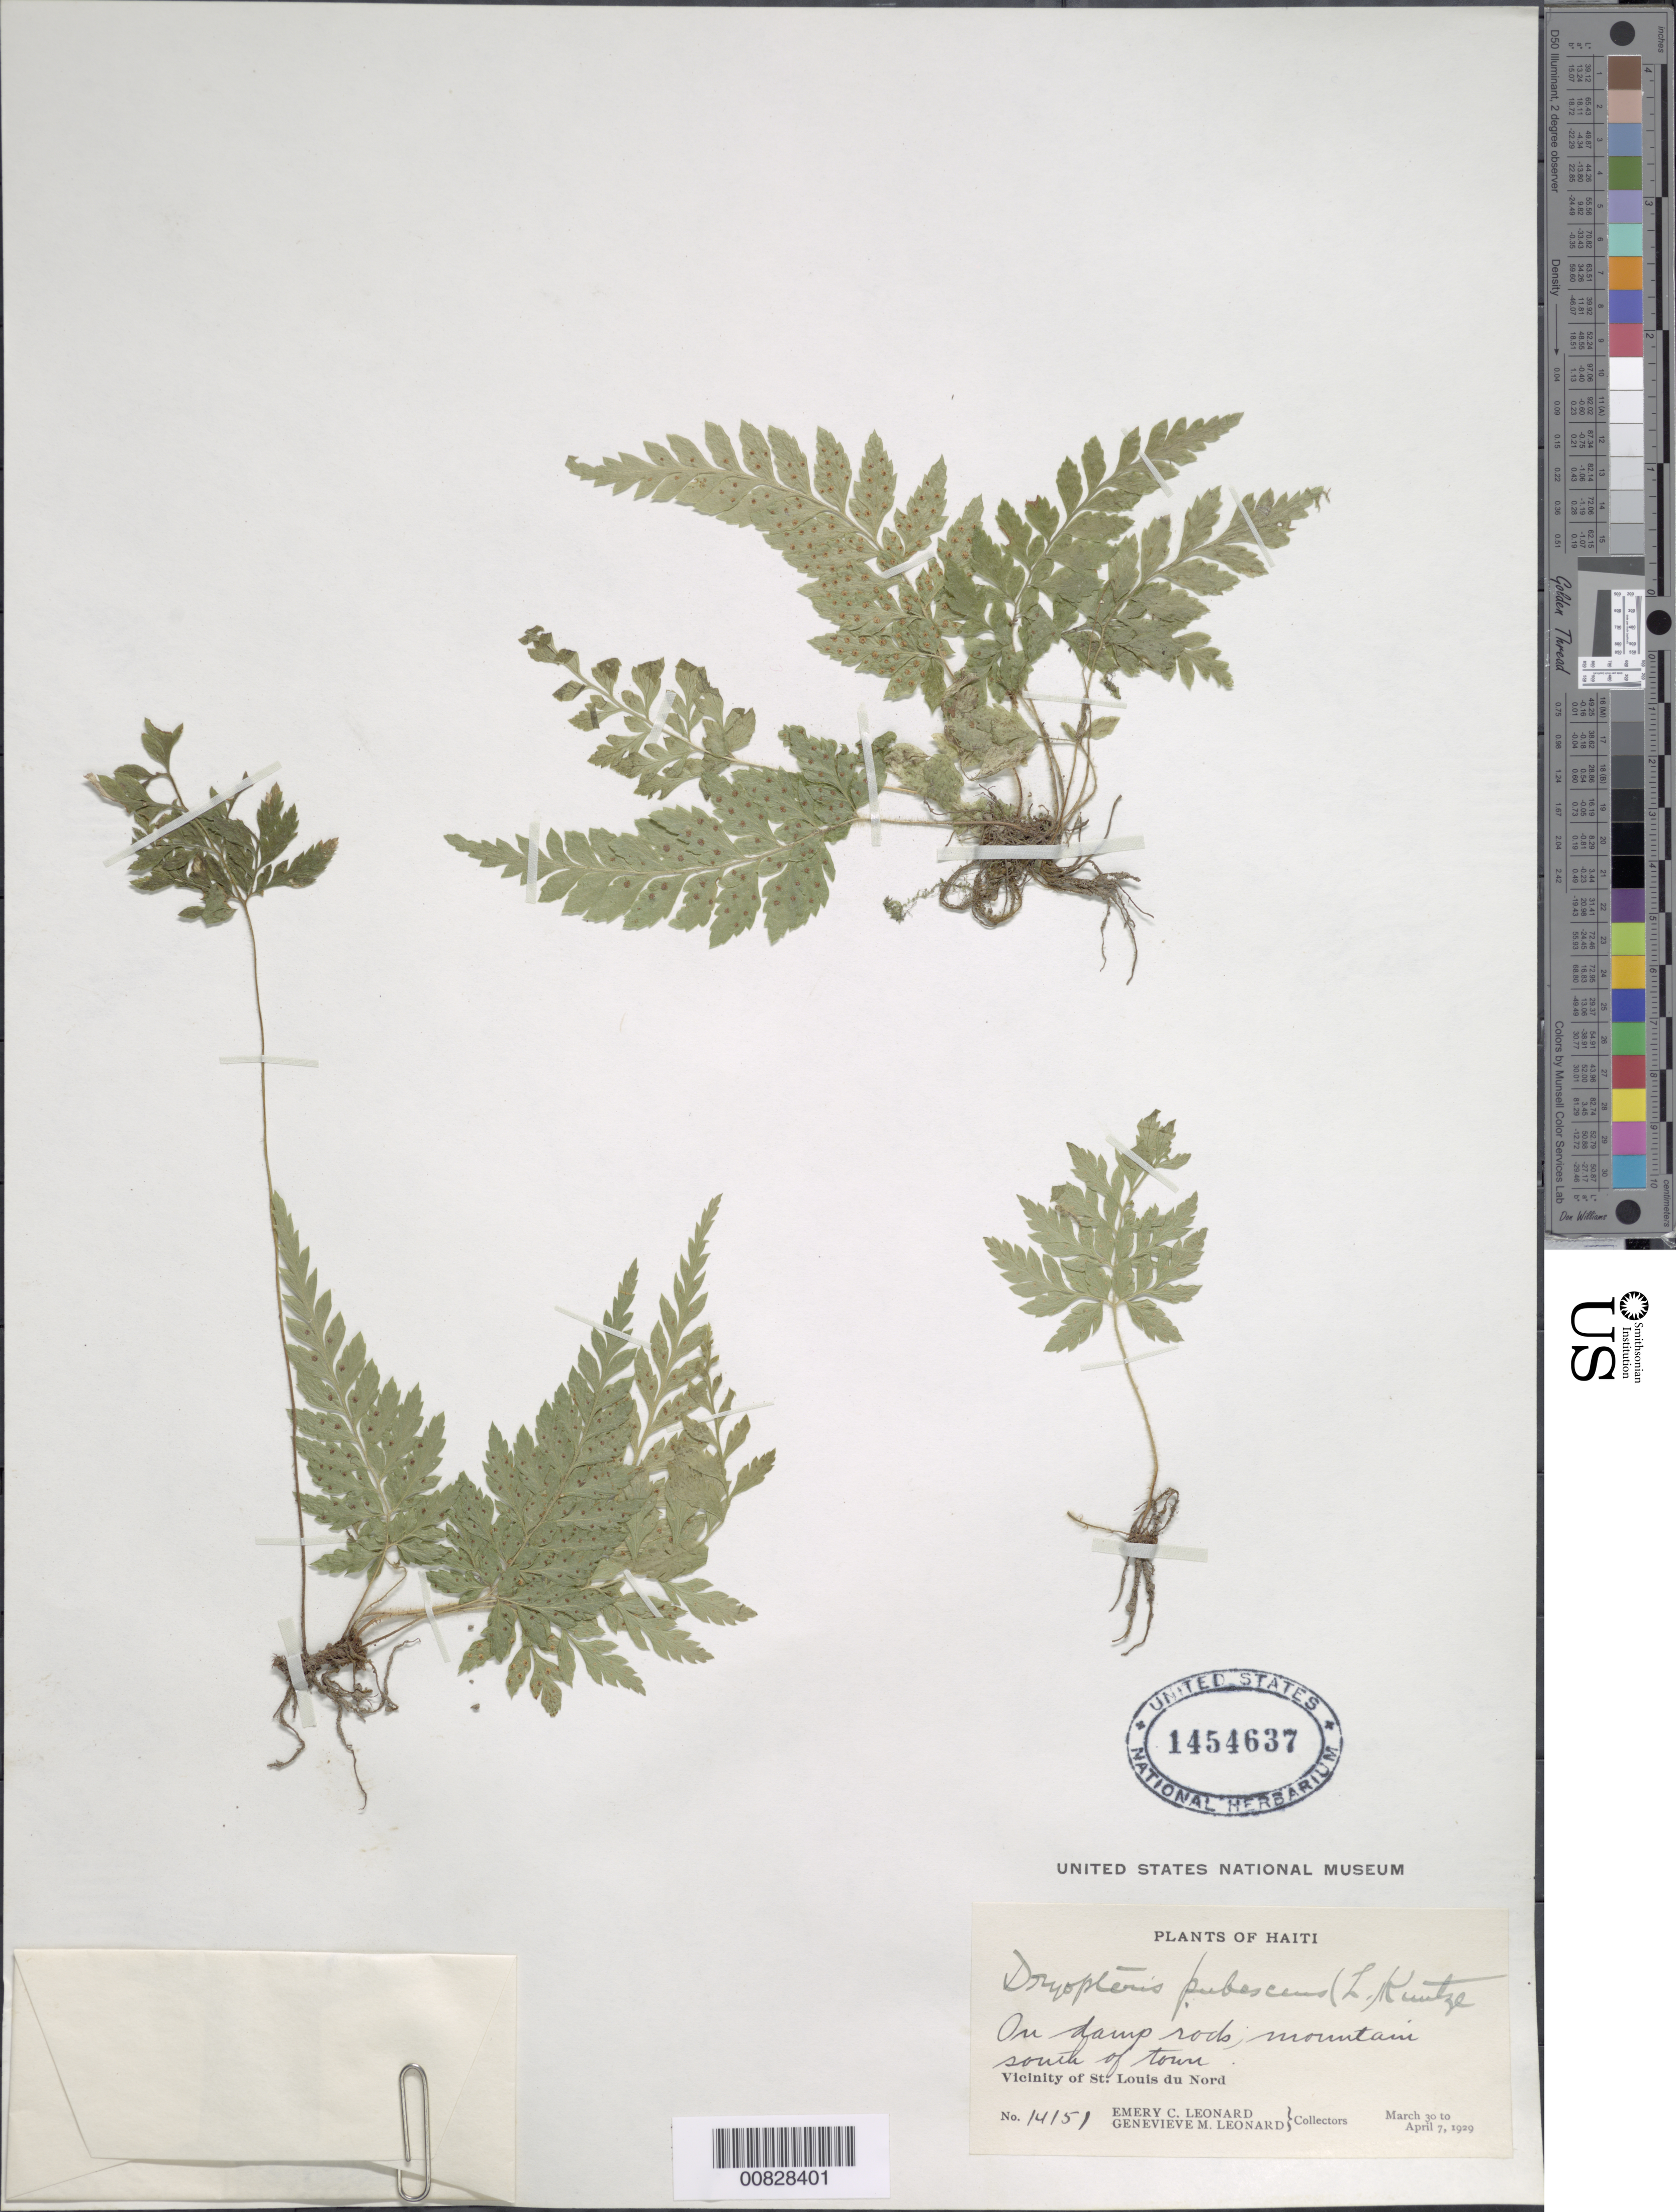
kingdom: Plantae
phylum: Tracheophyta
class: Polypodiopsida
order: Polypodiales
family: Dryopteridaceae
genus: Polystichopsis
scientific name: Polystichopsis pubescens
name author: (L.) C.V. Morton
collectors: E. C. Leonard & G. M. Leonard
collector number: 14151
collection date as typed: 30 Mar 1929 to 07 Apr 1929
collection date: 1929-03-30/1929-04-07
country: Haiti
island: Hispaniola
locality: St. Louis du Nord, S of town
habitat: Damp rock, mountain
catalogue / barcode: US 1454637